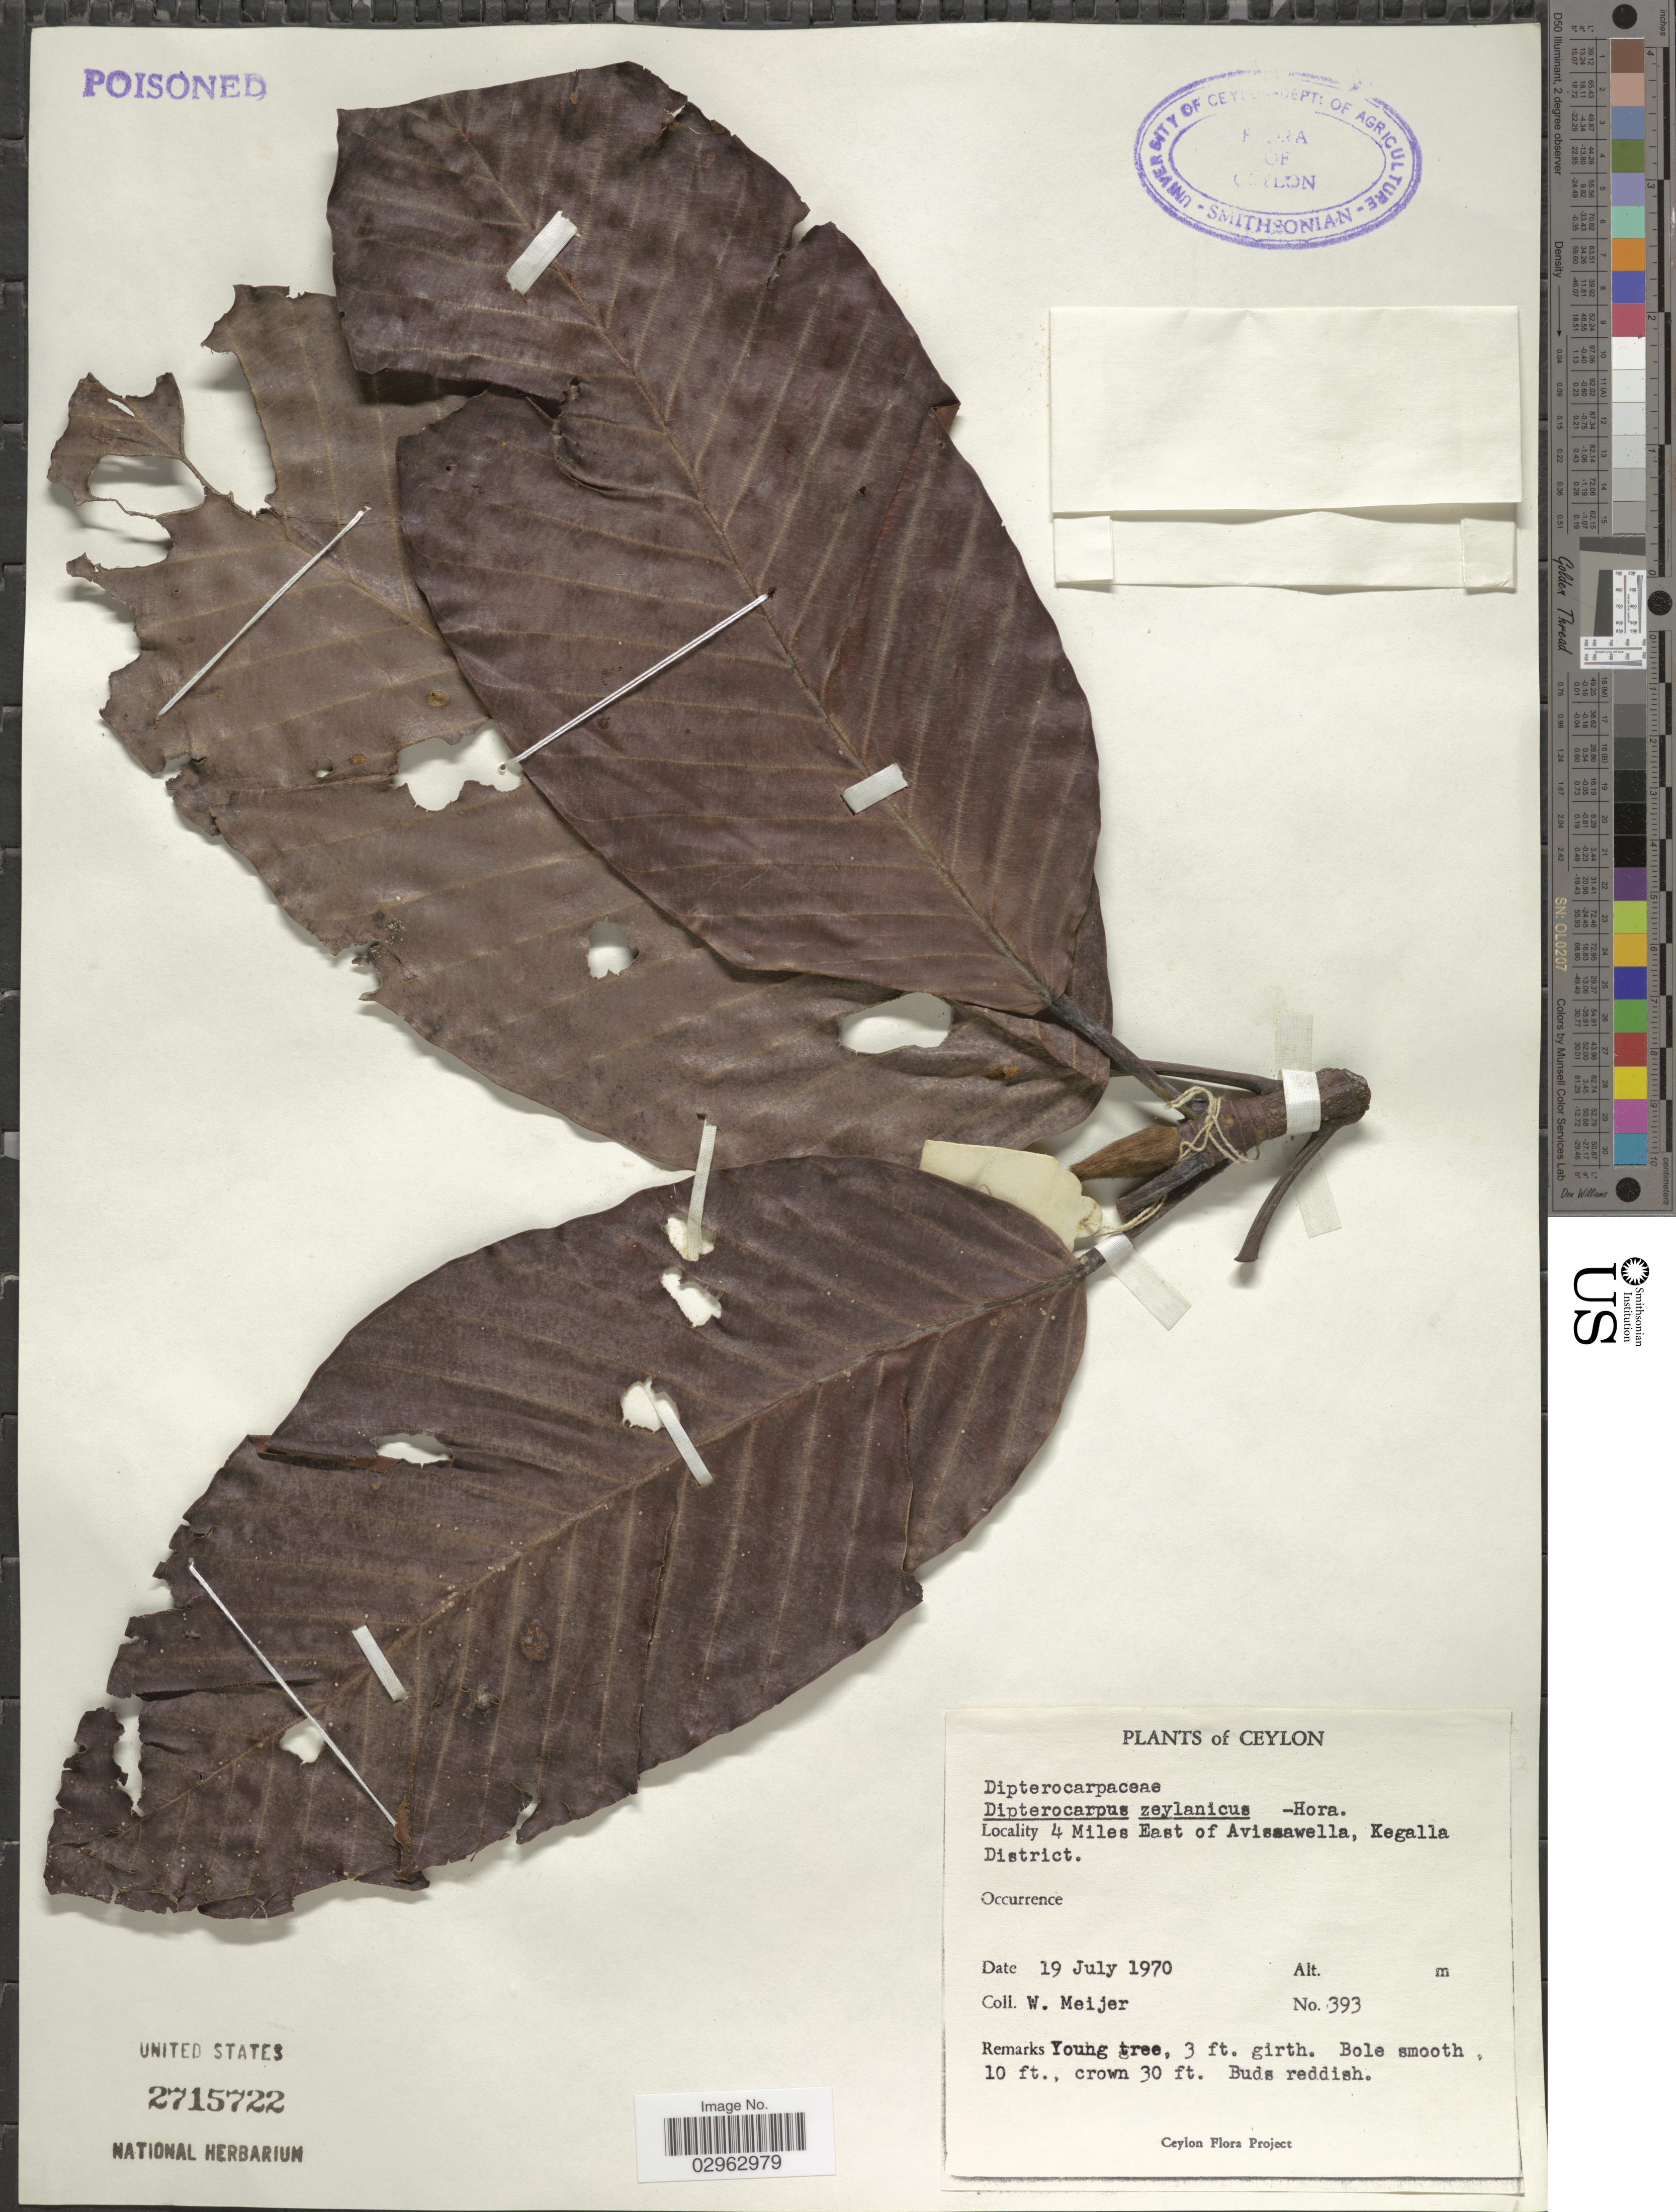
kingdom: Plantae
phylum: Tracheophyta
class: Magnoliopsida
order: Malvales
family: Dipterocarpaceae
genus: Dipterocarpus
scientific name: Dipterocarpus zeylanicus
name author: Thwaites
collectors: W. Meijer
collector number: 393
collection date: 1970-07-19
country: Sri Lanka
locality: Ceylon, 4 miles East of Avissawella, Kegalla District.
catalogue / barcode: US 2715722